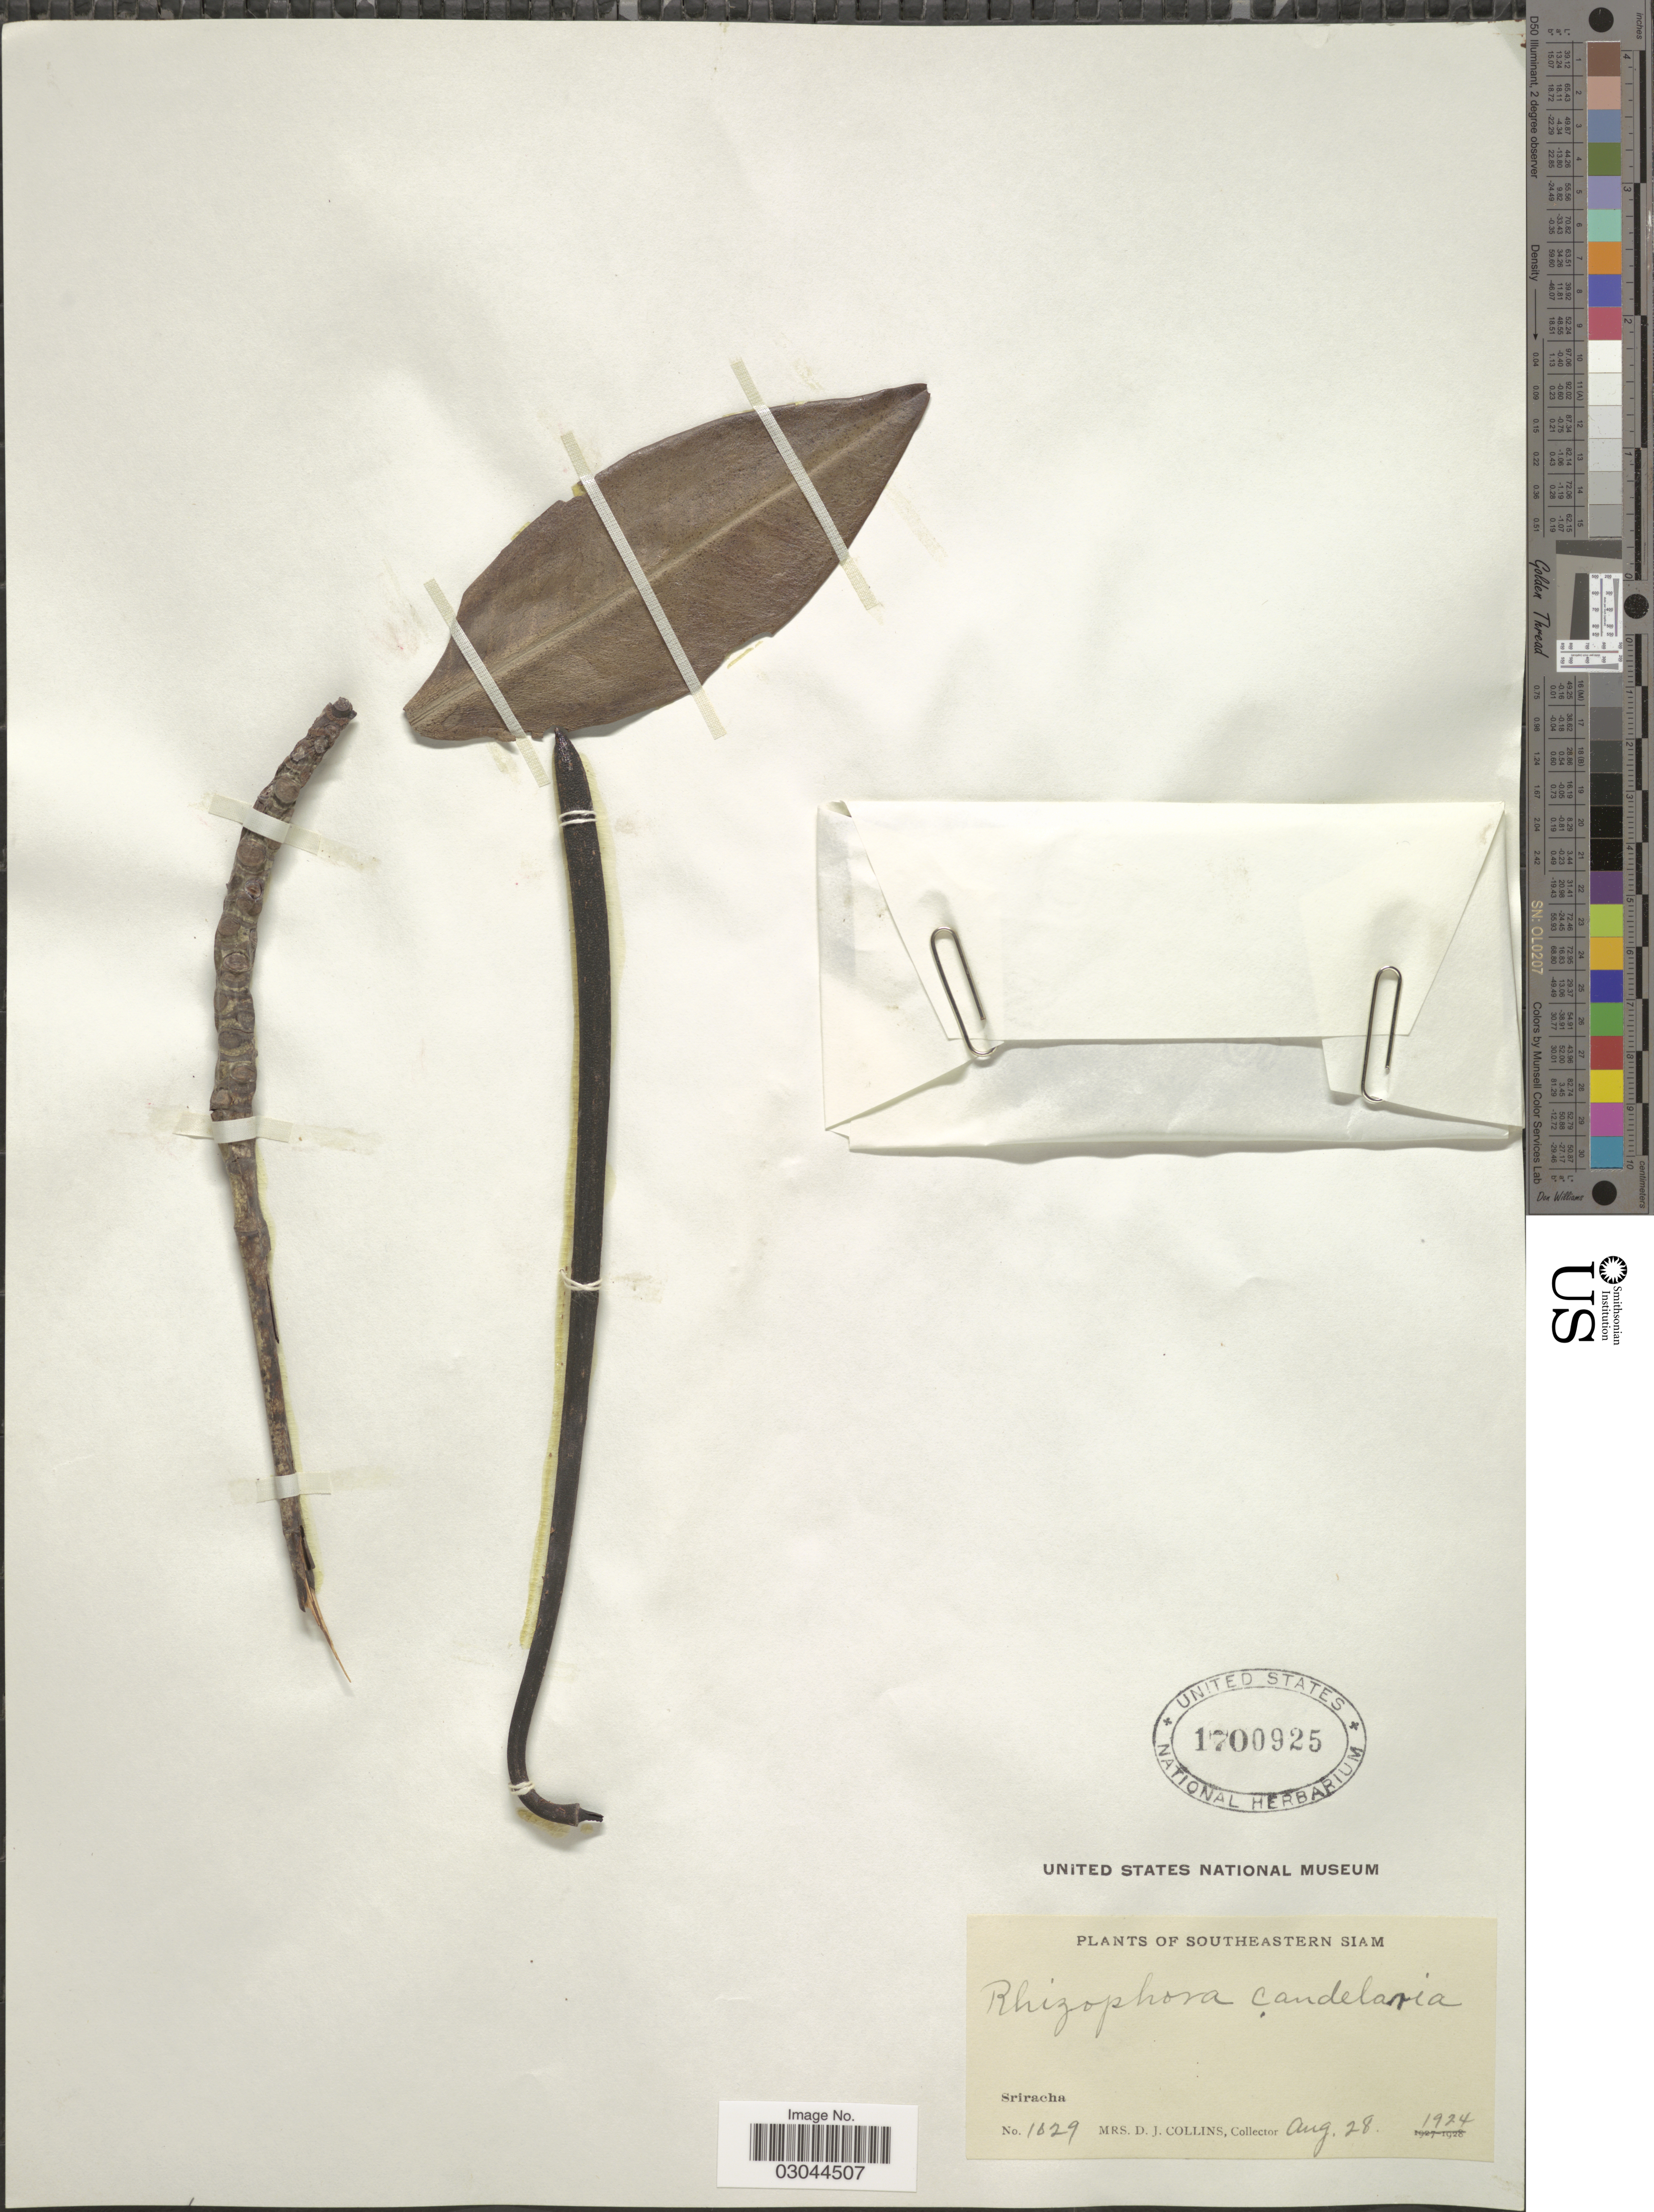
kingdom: Plantae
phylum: Tracheophyta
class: Magnoliopsida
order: Malpighiales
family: Rhizophoraceae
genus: Rhizophora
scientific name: Rhizophora apiculata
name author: Blume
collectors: Mrs. D. J. Collins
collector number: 1029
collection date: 1924-08-28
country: Thailand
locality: Southeastern Siam. Sriracha.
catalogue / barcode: US 1700925